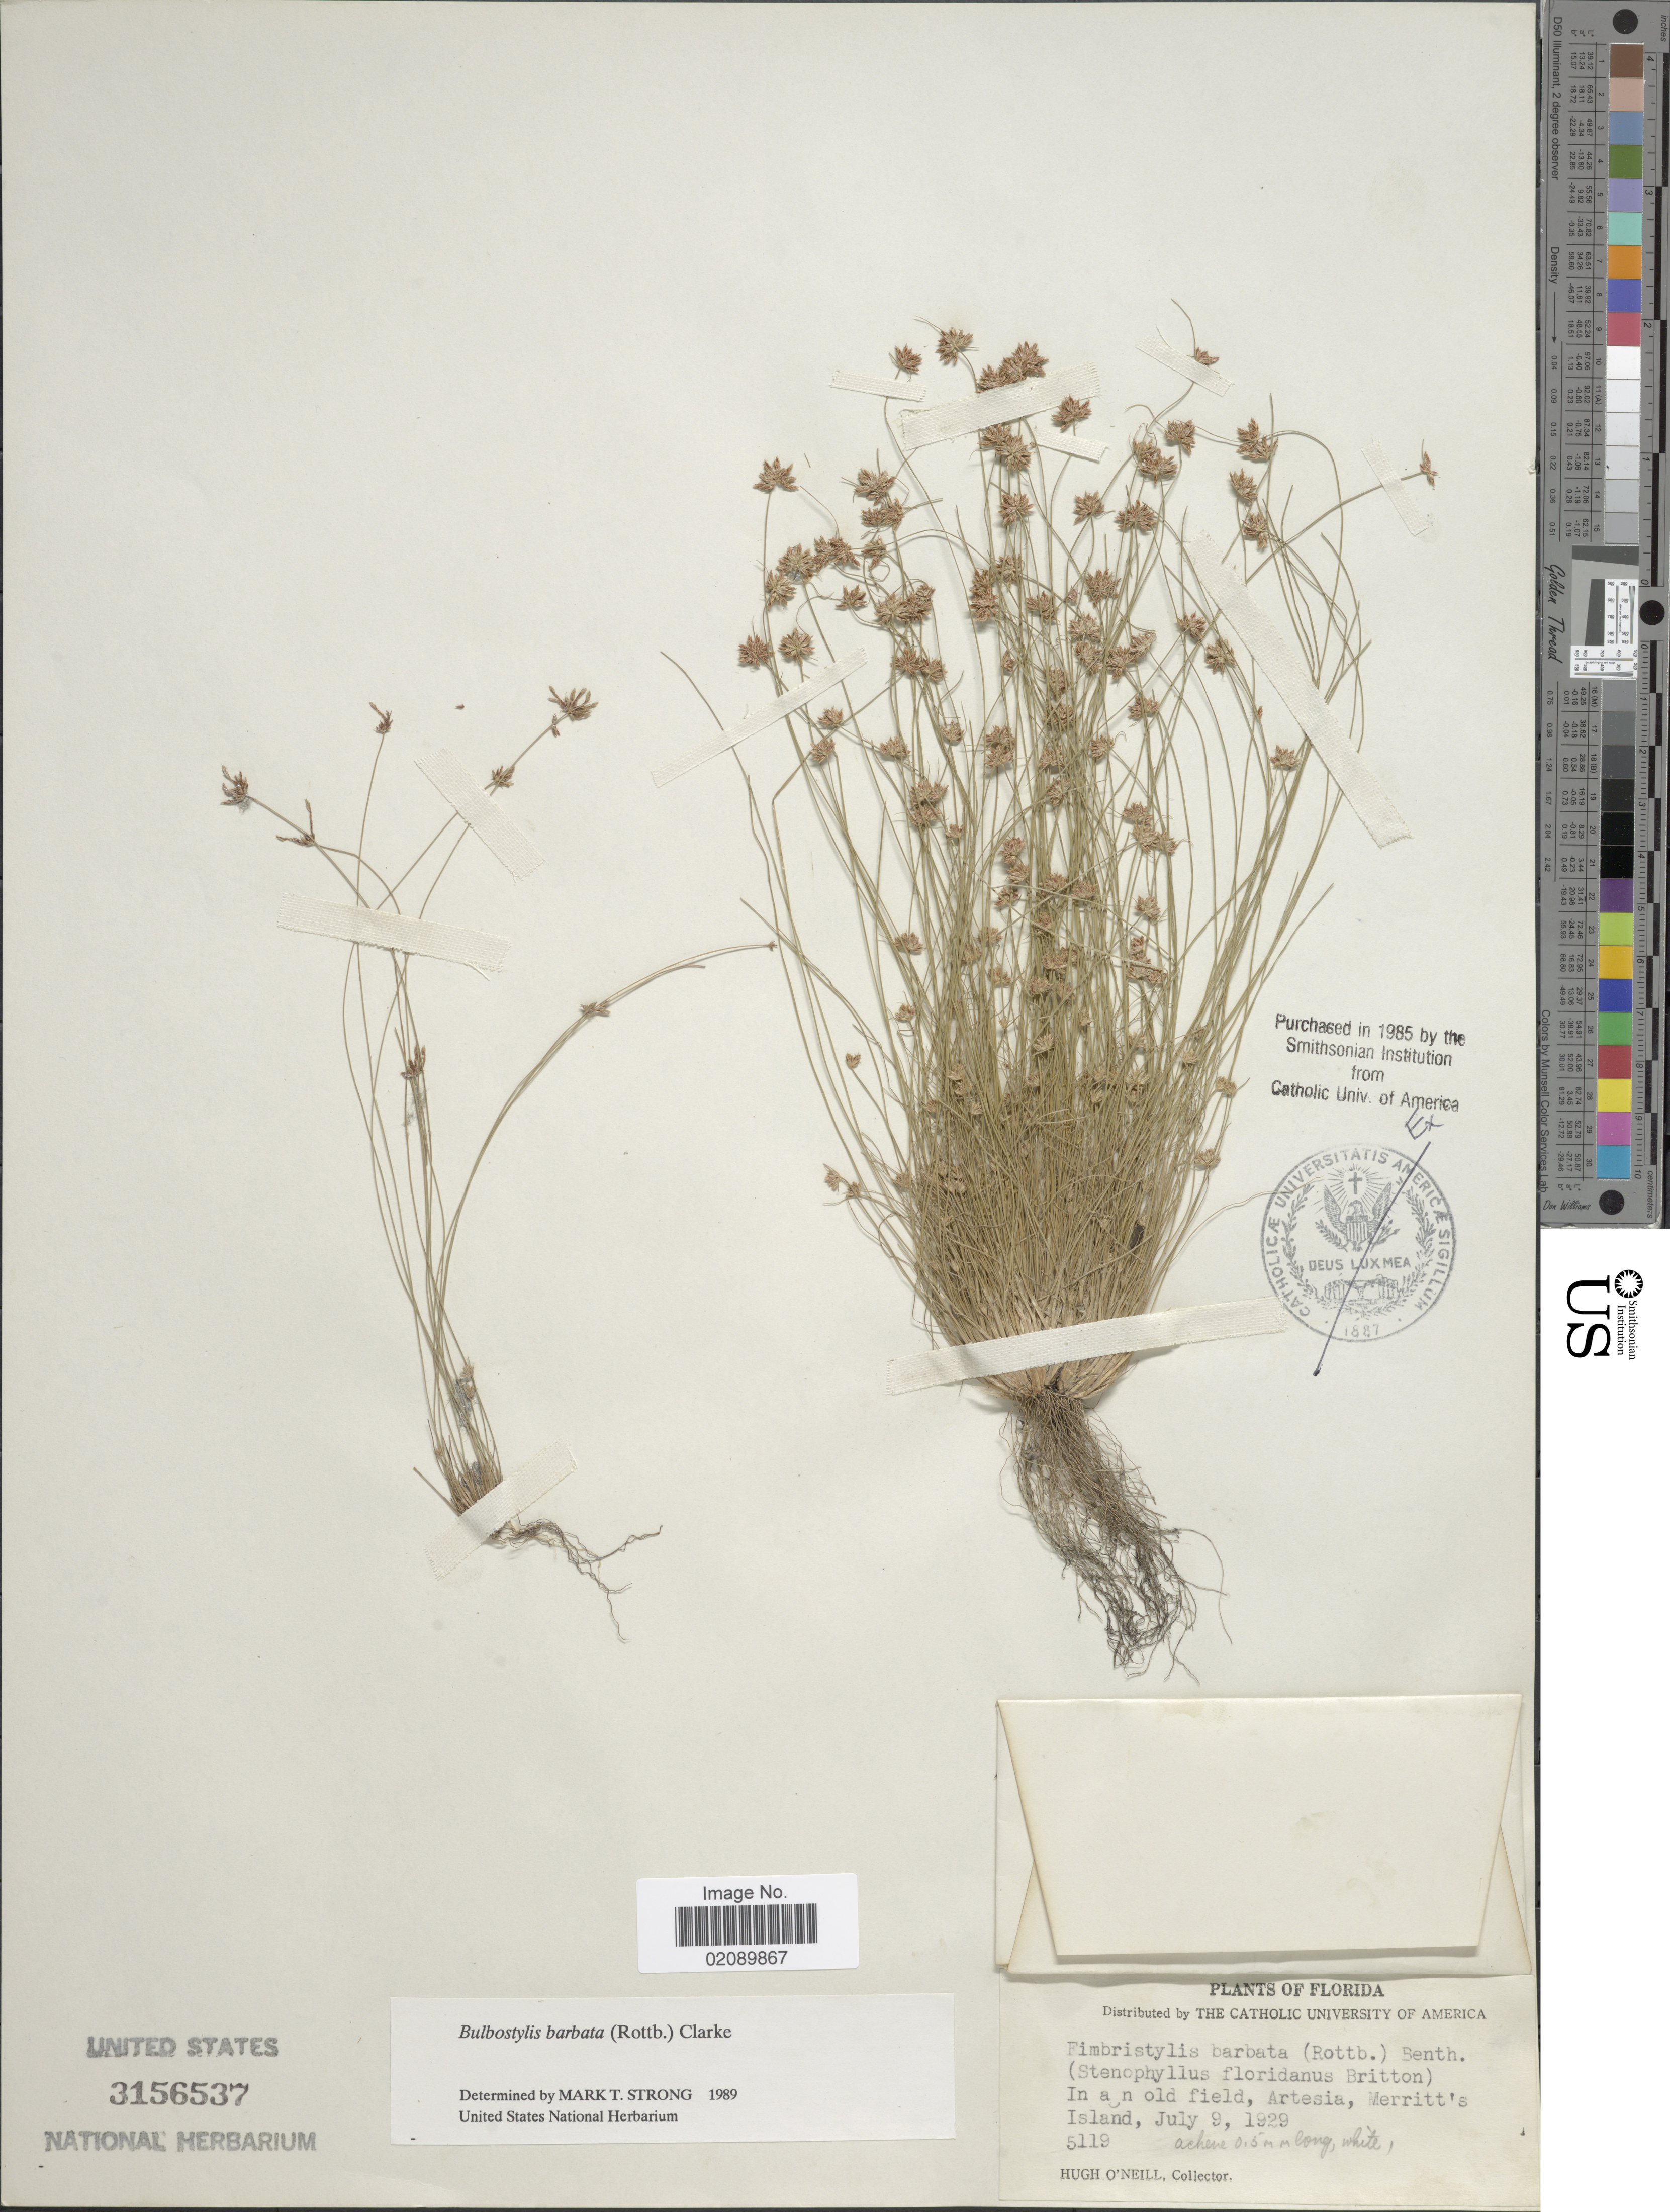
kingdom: Plantae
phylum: Tracheophyta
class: Liliopsida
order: Poales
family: Cyperaceae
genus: Bulbostylis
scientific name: Bulbostylis barbata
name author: (Rottb.) C.B. Clarke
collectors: H. O'Neill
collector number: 5119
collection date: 1929-07-09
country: United States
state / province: Florida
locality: In an old field, Artesia, Merritt's Island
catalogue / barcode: US 3156537